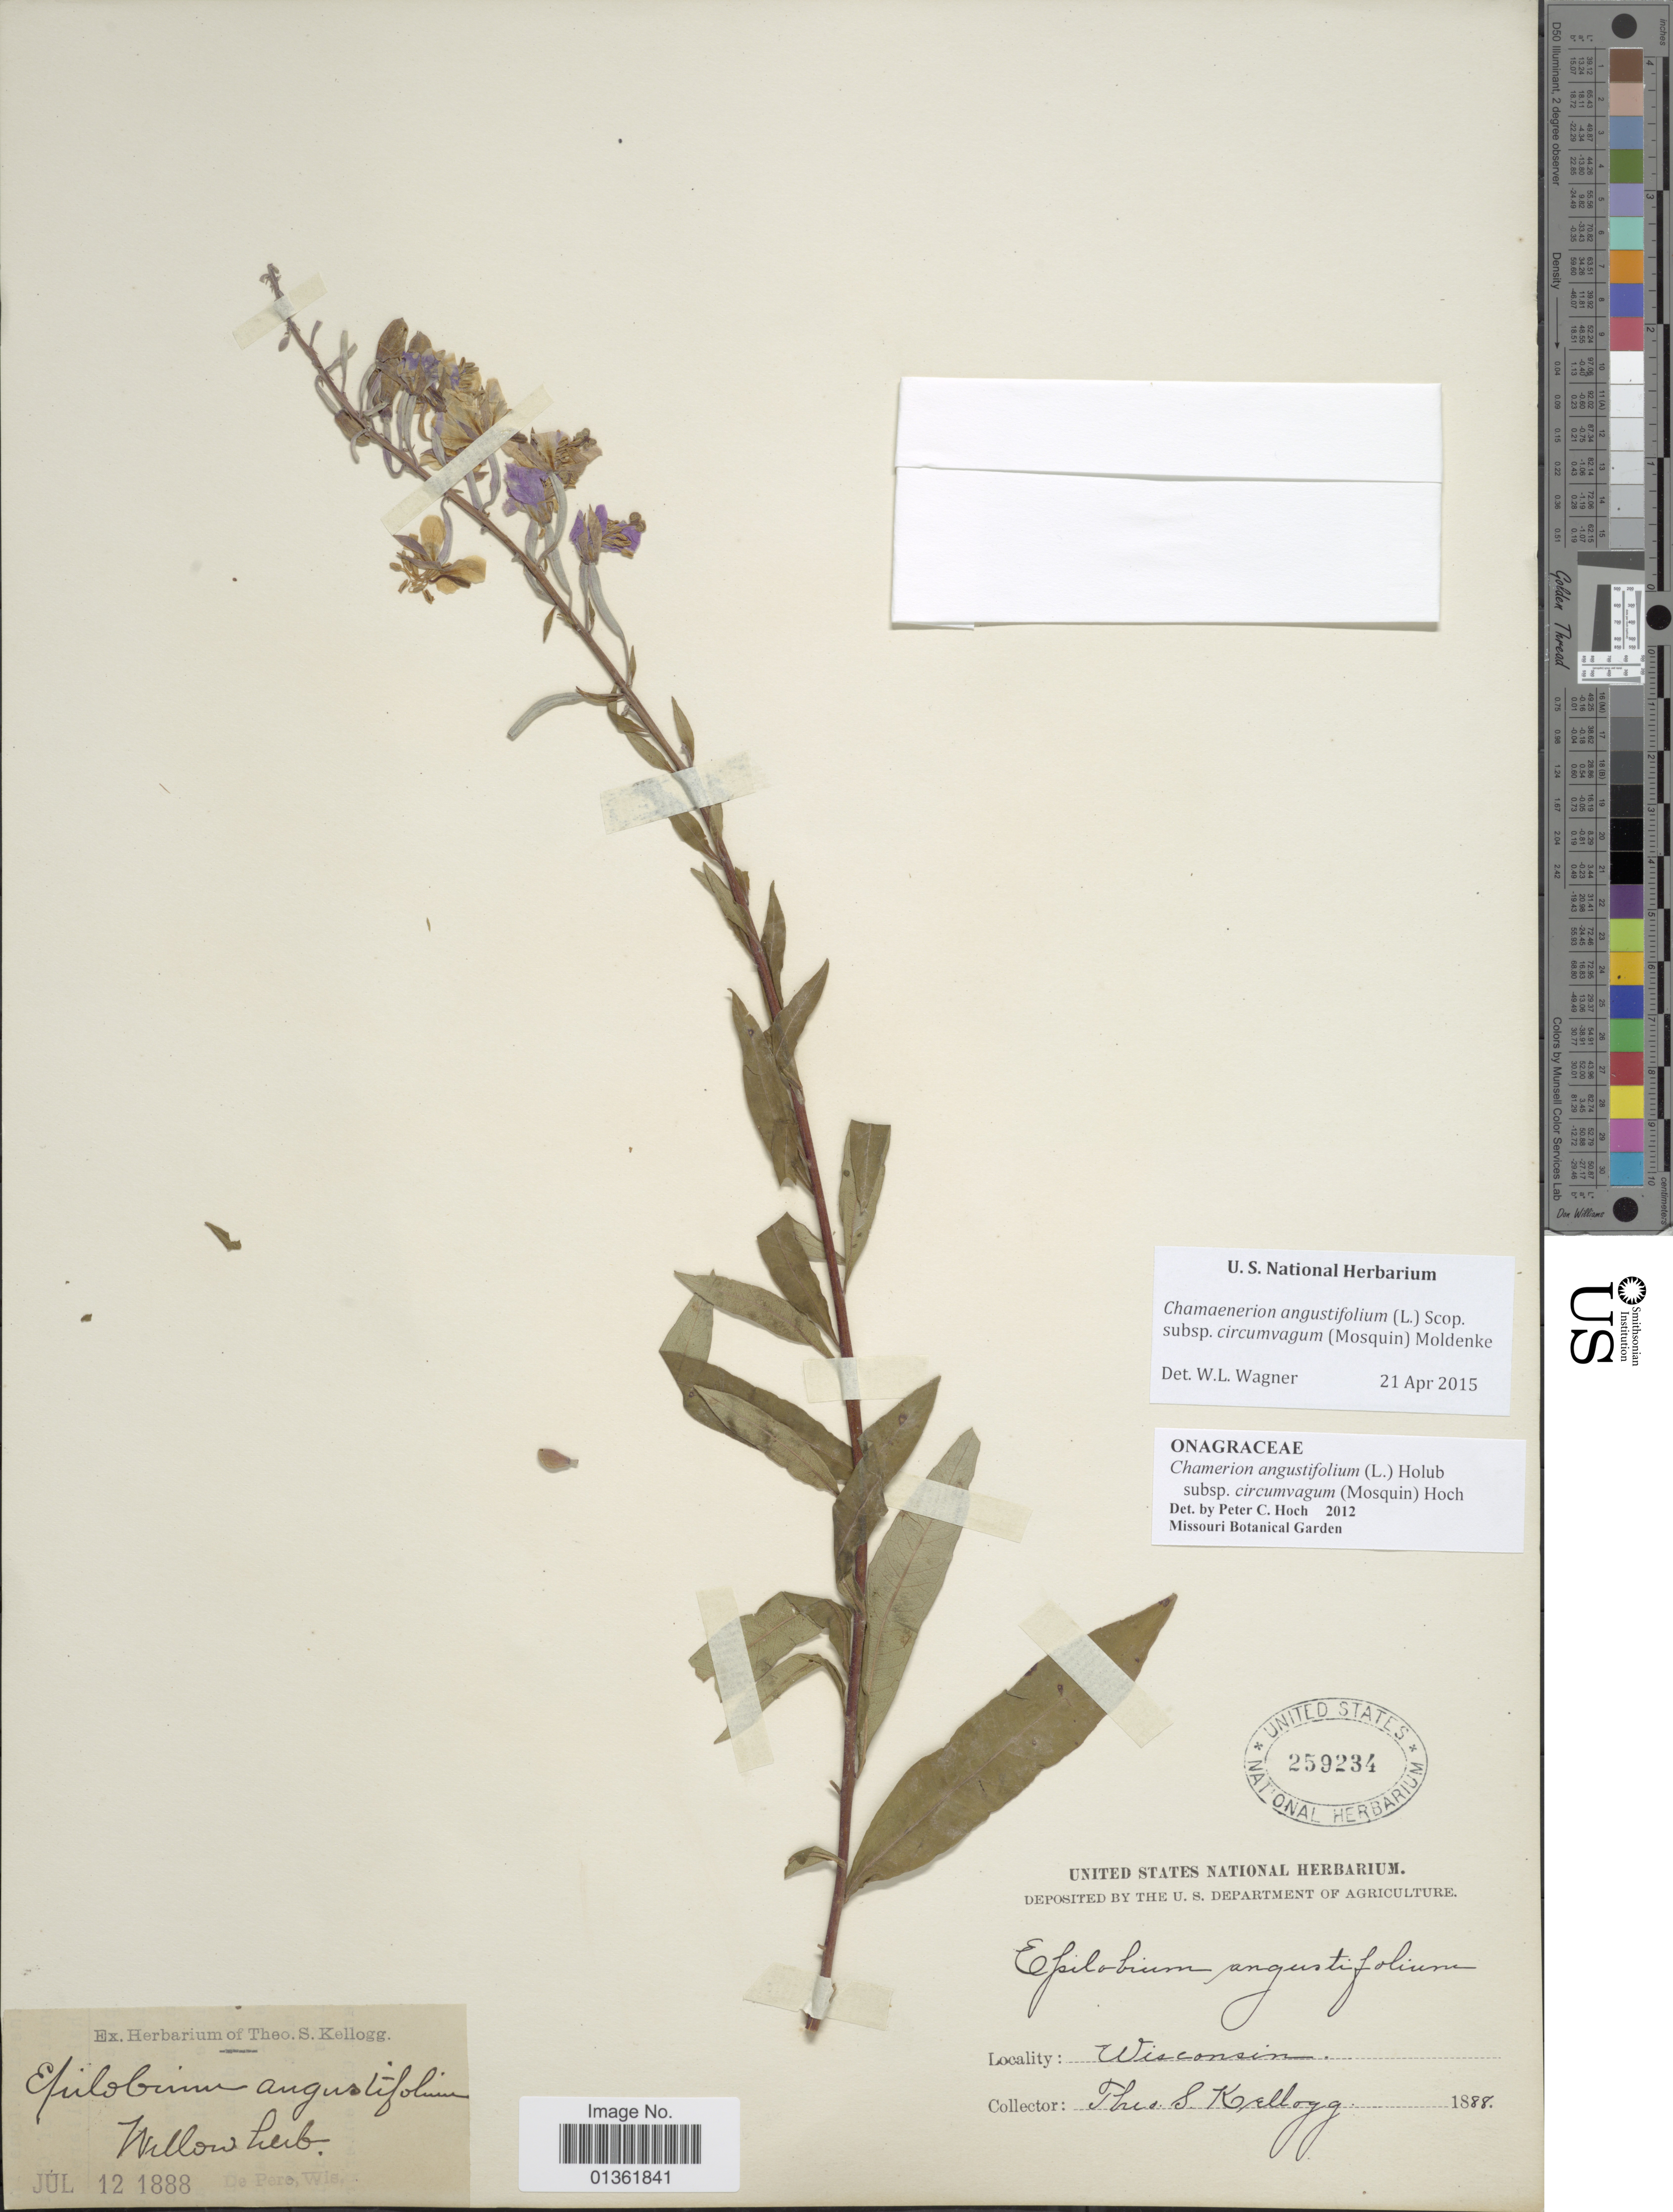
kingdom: Plantae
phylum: Tracheophyta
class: Magnoliopsida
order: Myrtales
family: Onagraceae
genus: Chamaenerion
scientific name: Chamaenerion angustifolium subsp. circumvagum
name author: (Mosquin) Moldenke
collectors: T. S. Kellogg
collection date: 1888-07-12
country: United States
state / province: Wisconsin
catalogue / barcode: US 259234